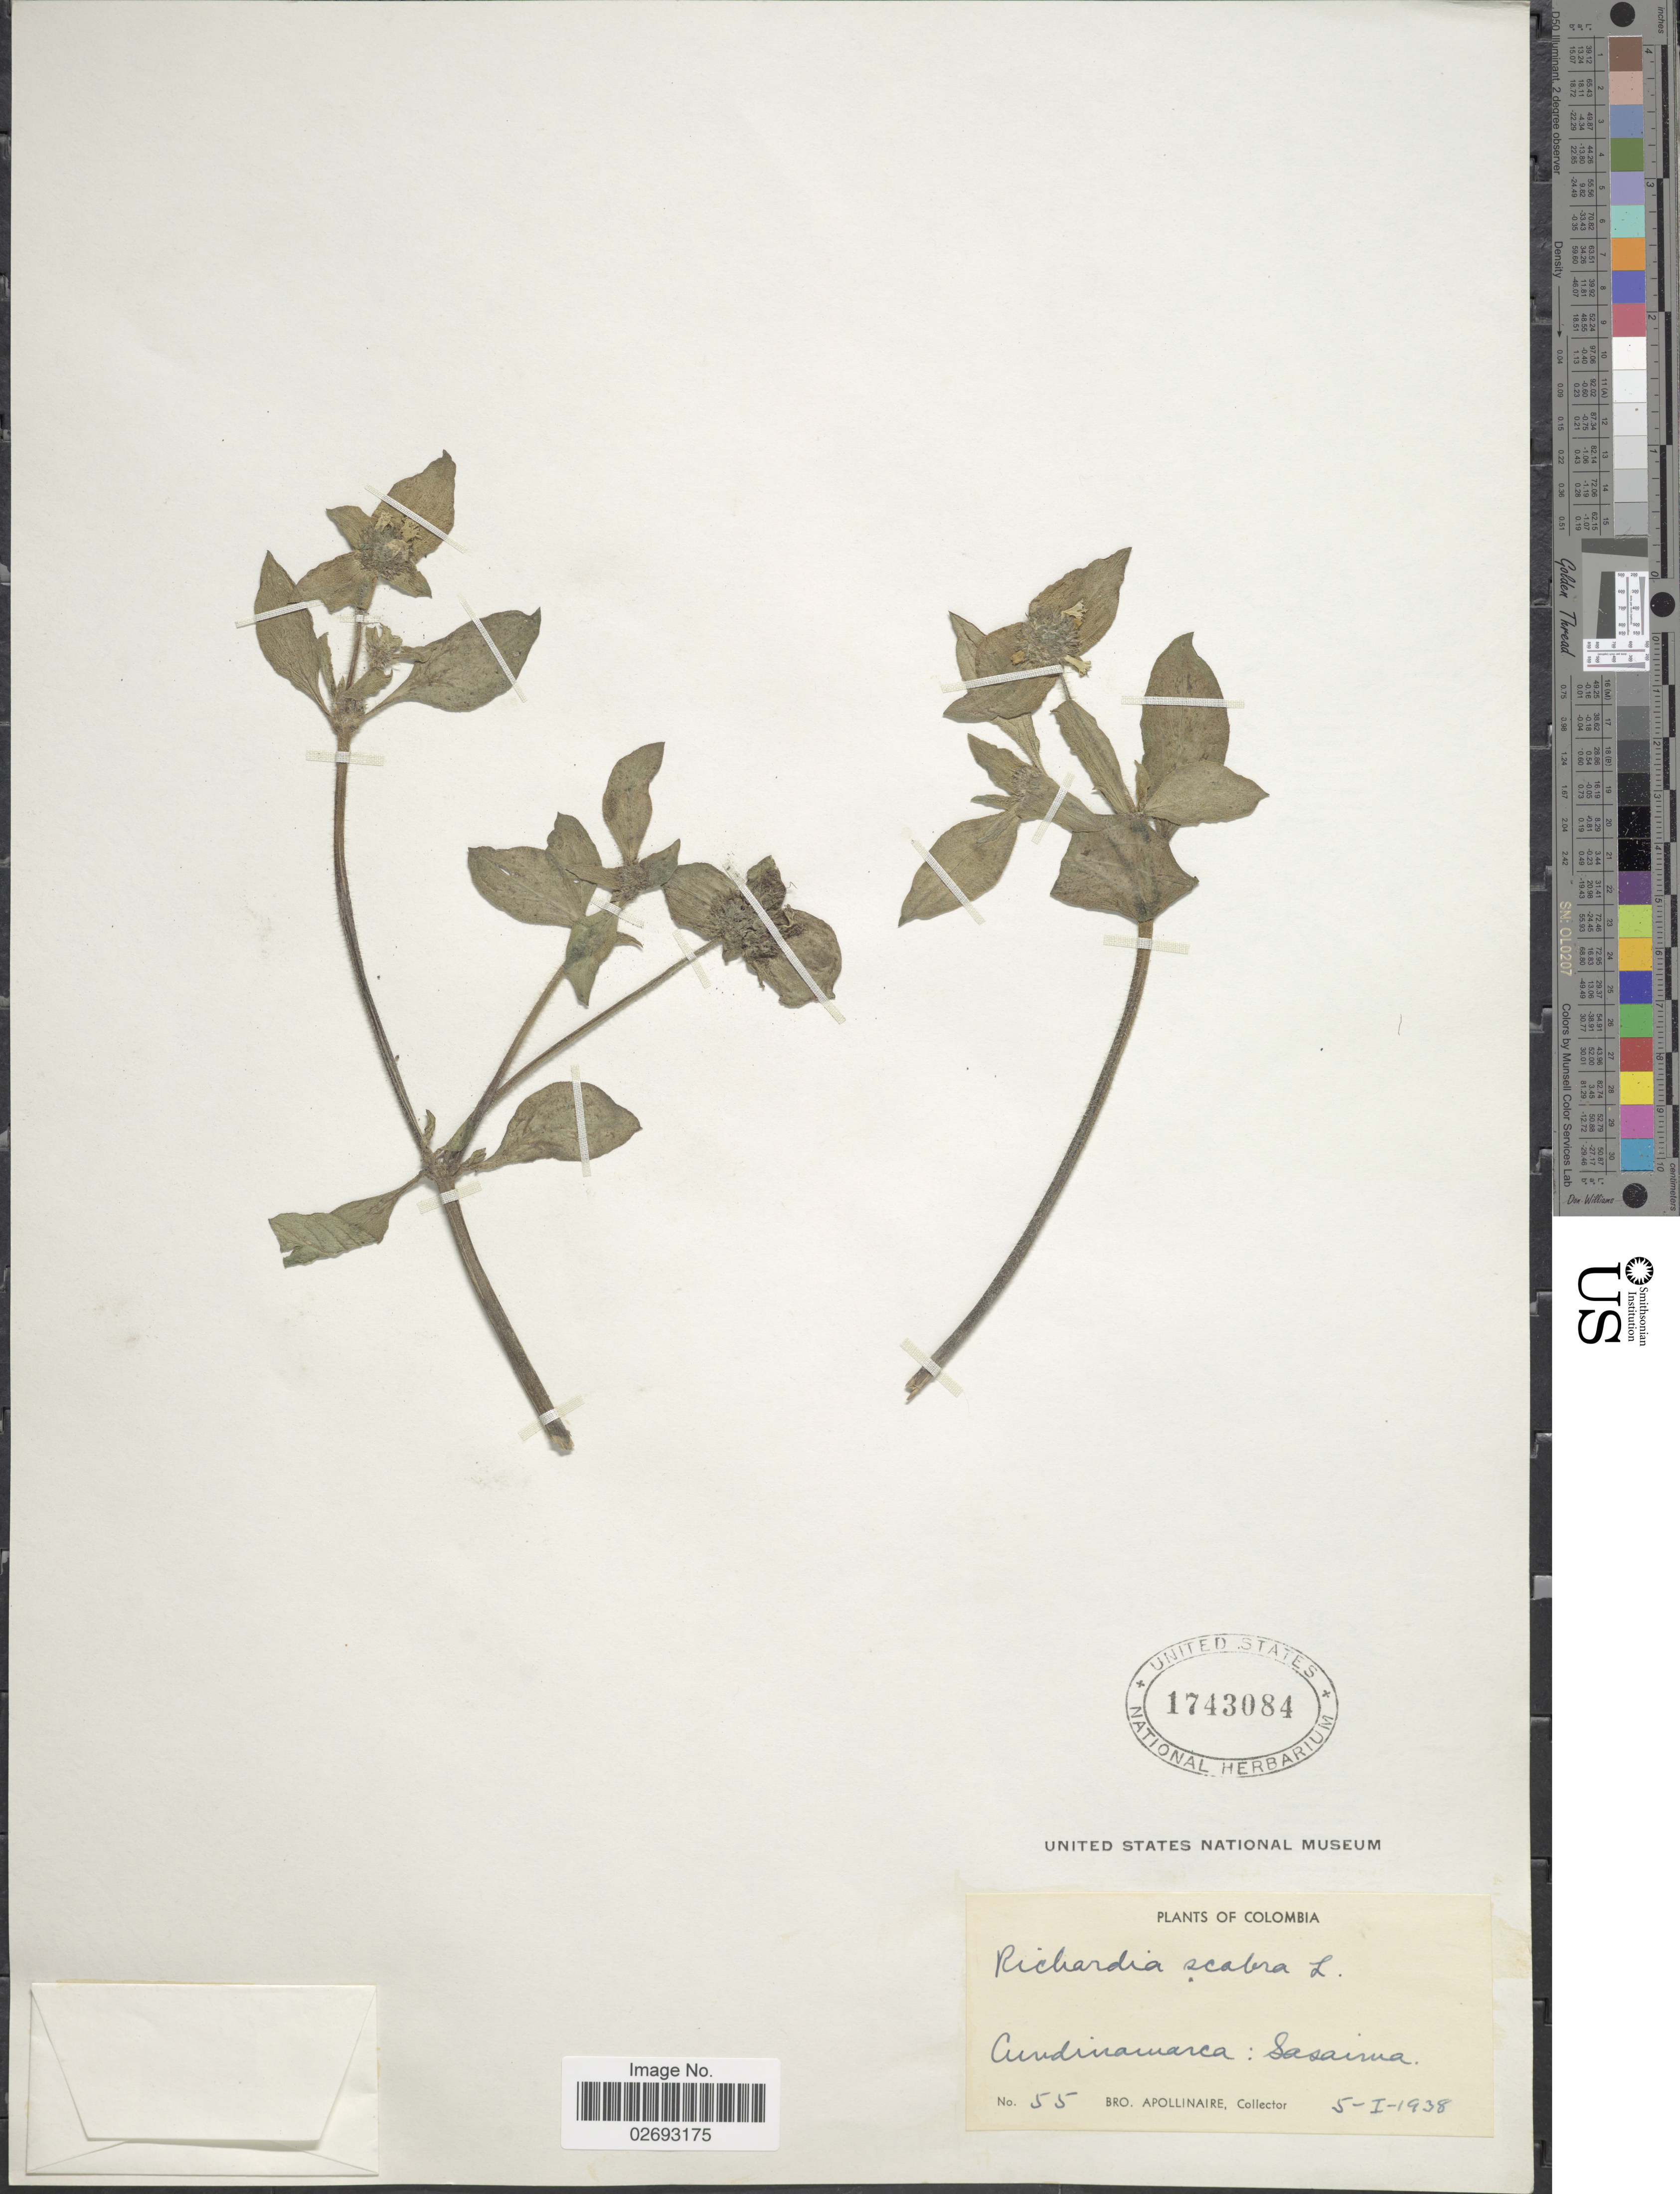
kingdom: Plantae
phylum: Tracheophyta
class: Magnoliopsida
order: Gentianales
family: Rubiaceae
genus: Richardia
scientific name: Richardia scabra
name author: L.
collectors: Bro. Apollinaire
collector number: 55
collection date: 1938-01-05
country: Colombia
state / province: Cundinamarca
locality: Sasaima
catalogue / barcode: US 1743084